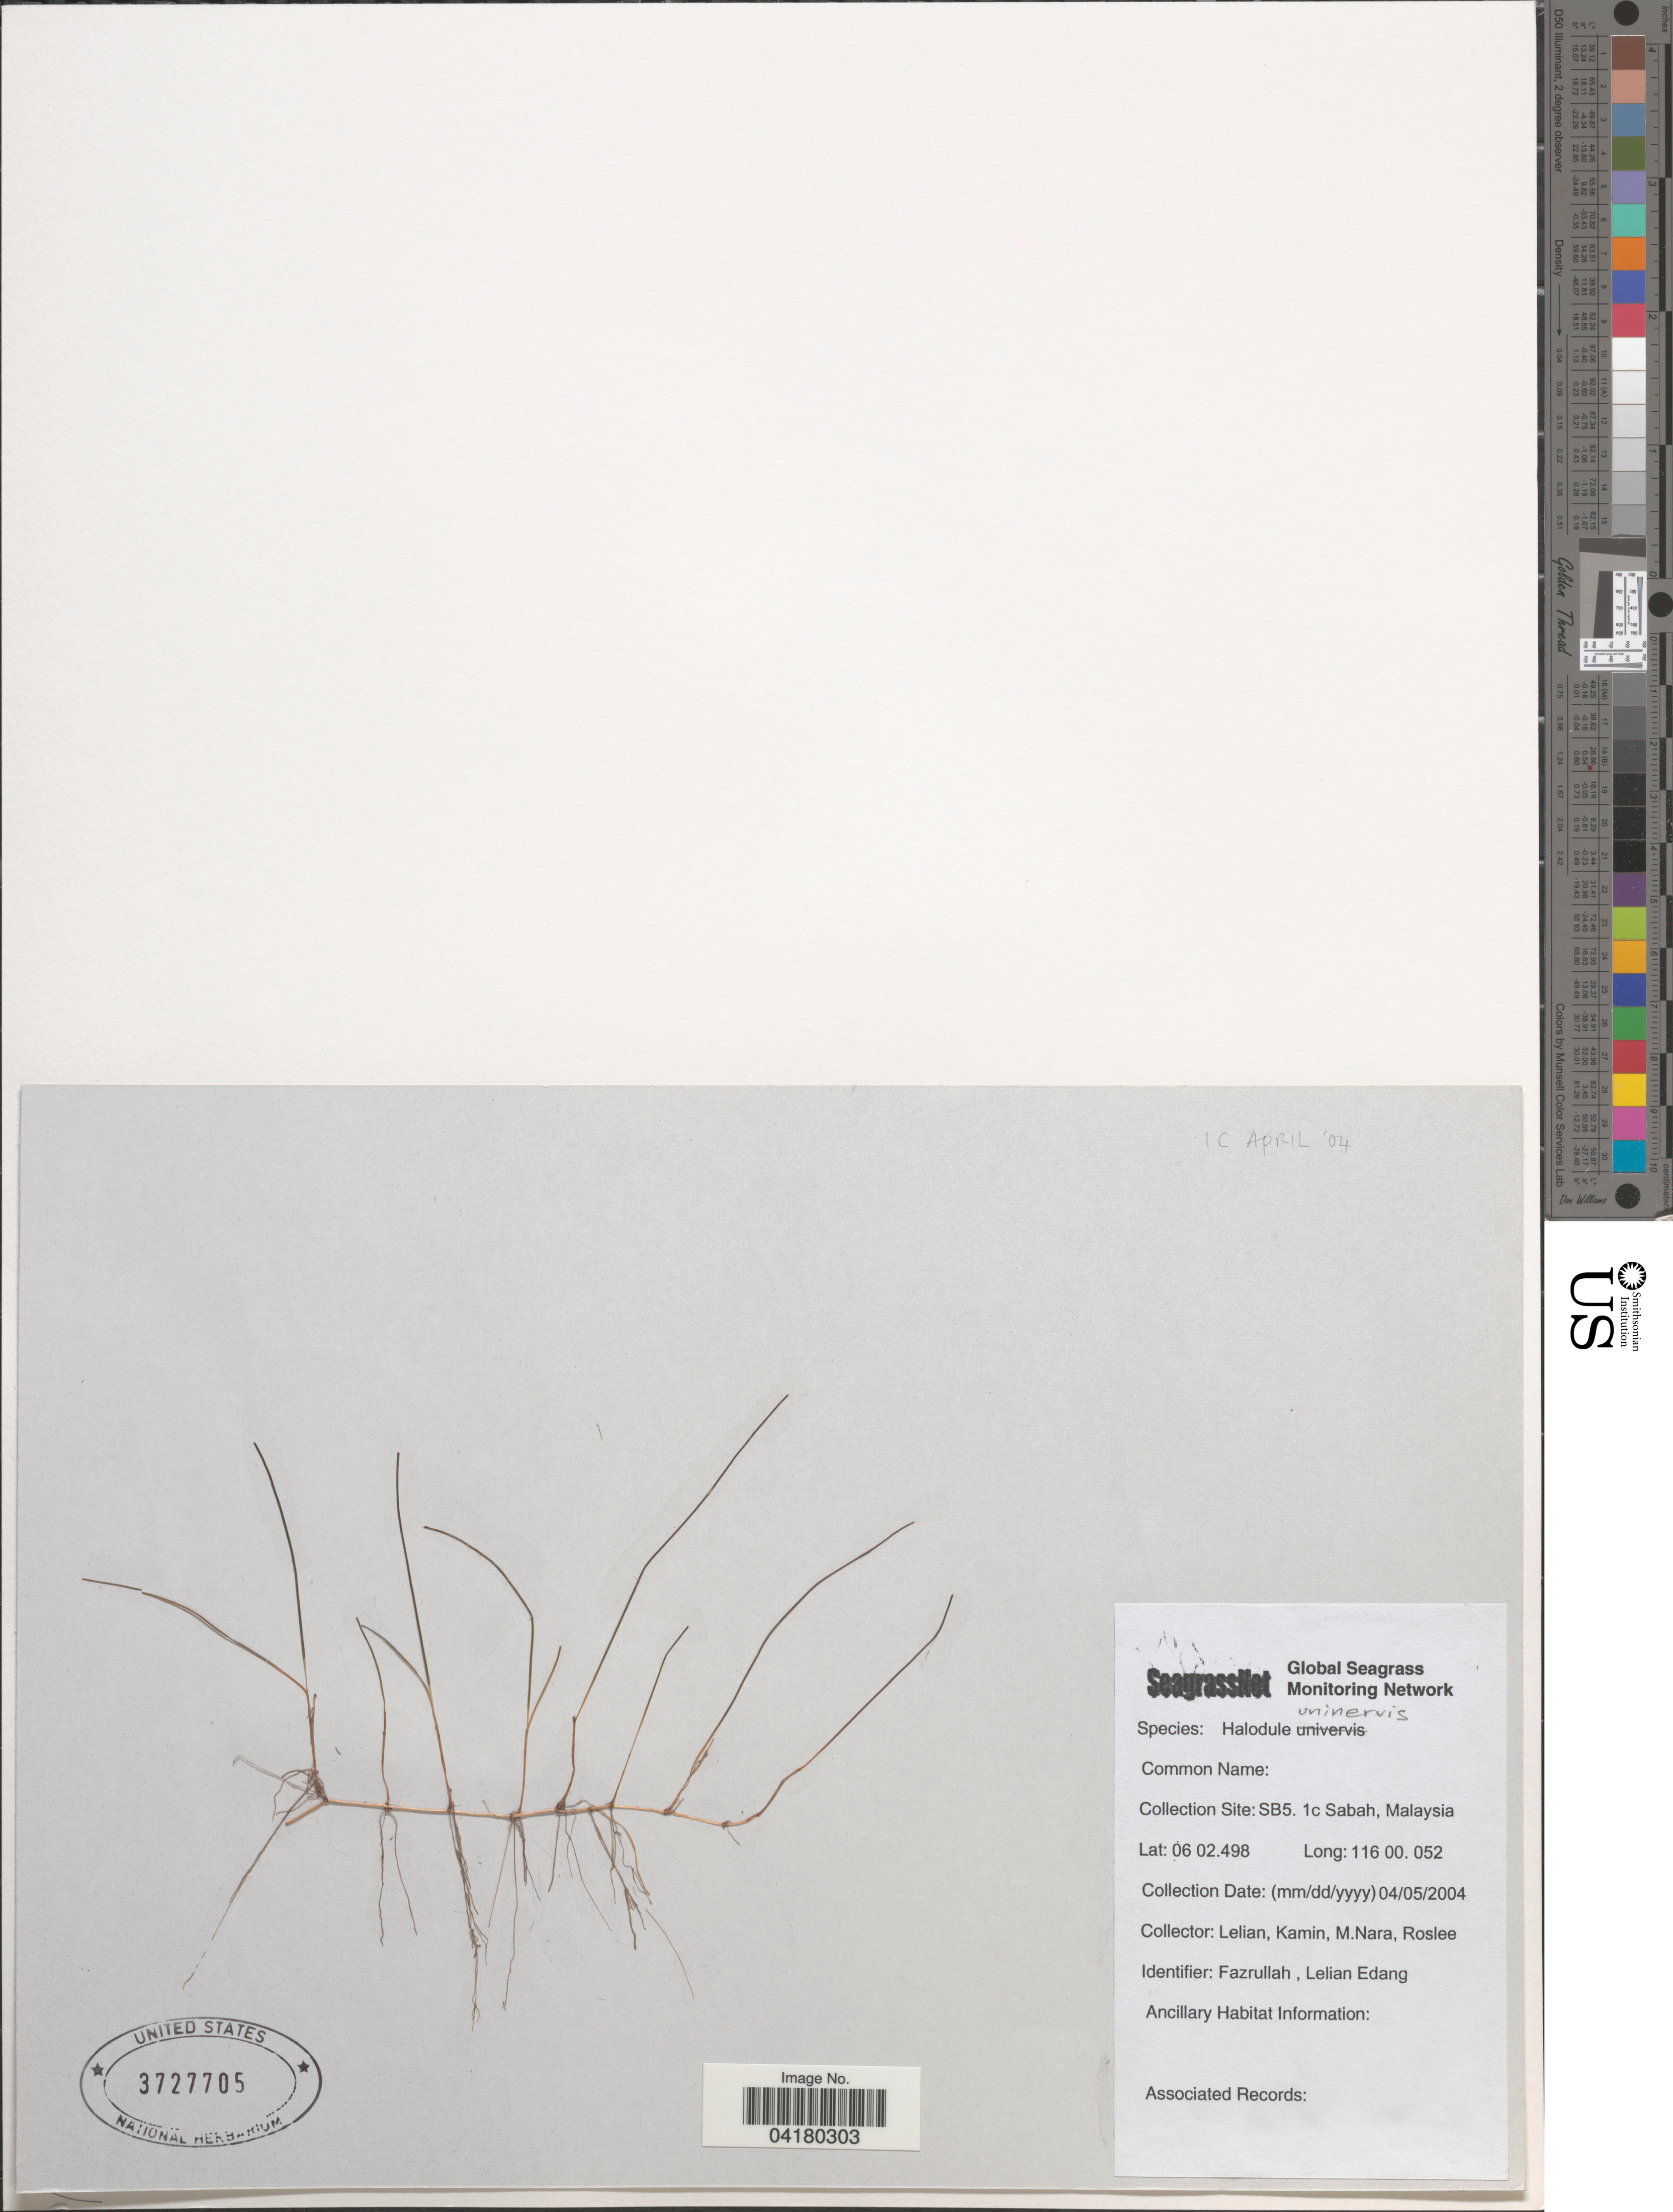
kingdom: Plantae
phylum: Tracheophyta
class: Liliopsida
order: Alismatales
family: Cymodoceaceae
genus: Halodule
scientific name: Halodule uninervis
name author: (Forssk.) Asch.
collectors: Lelian, Kamin, M. Nara & Roslee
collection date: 2004-04-05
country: Malaysia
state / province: Sabah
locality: SB5. 1c.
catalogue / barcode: US 3727705